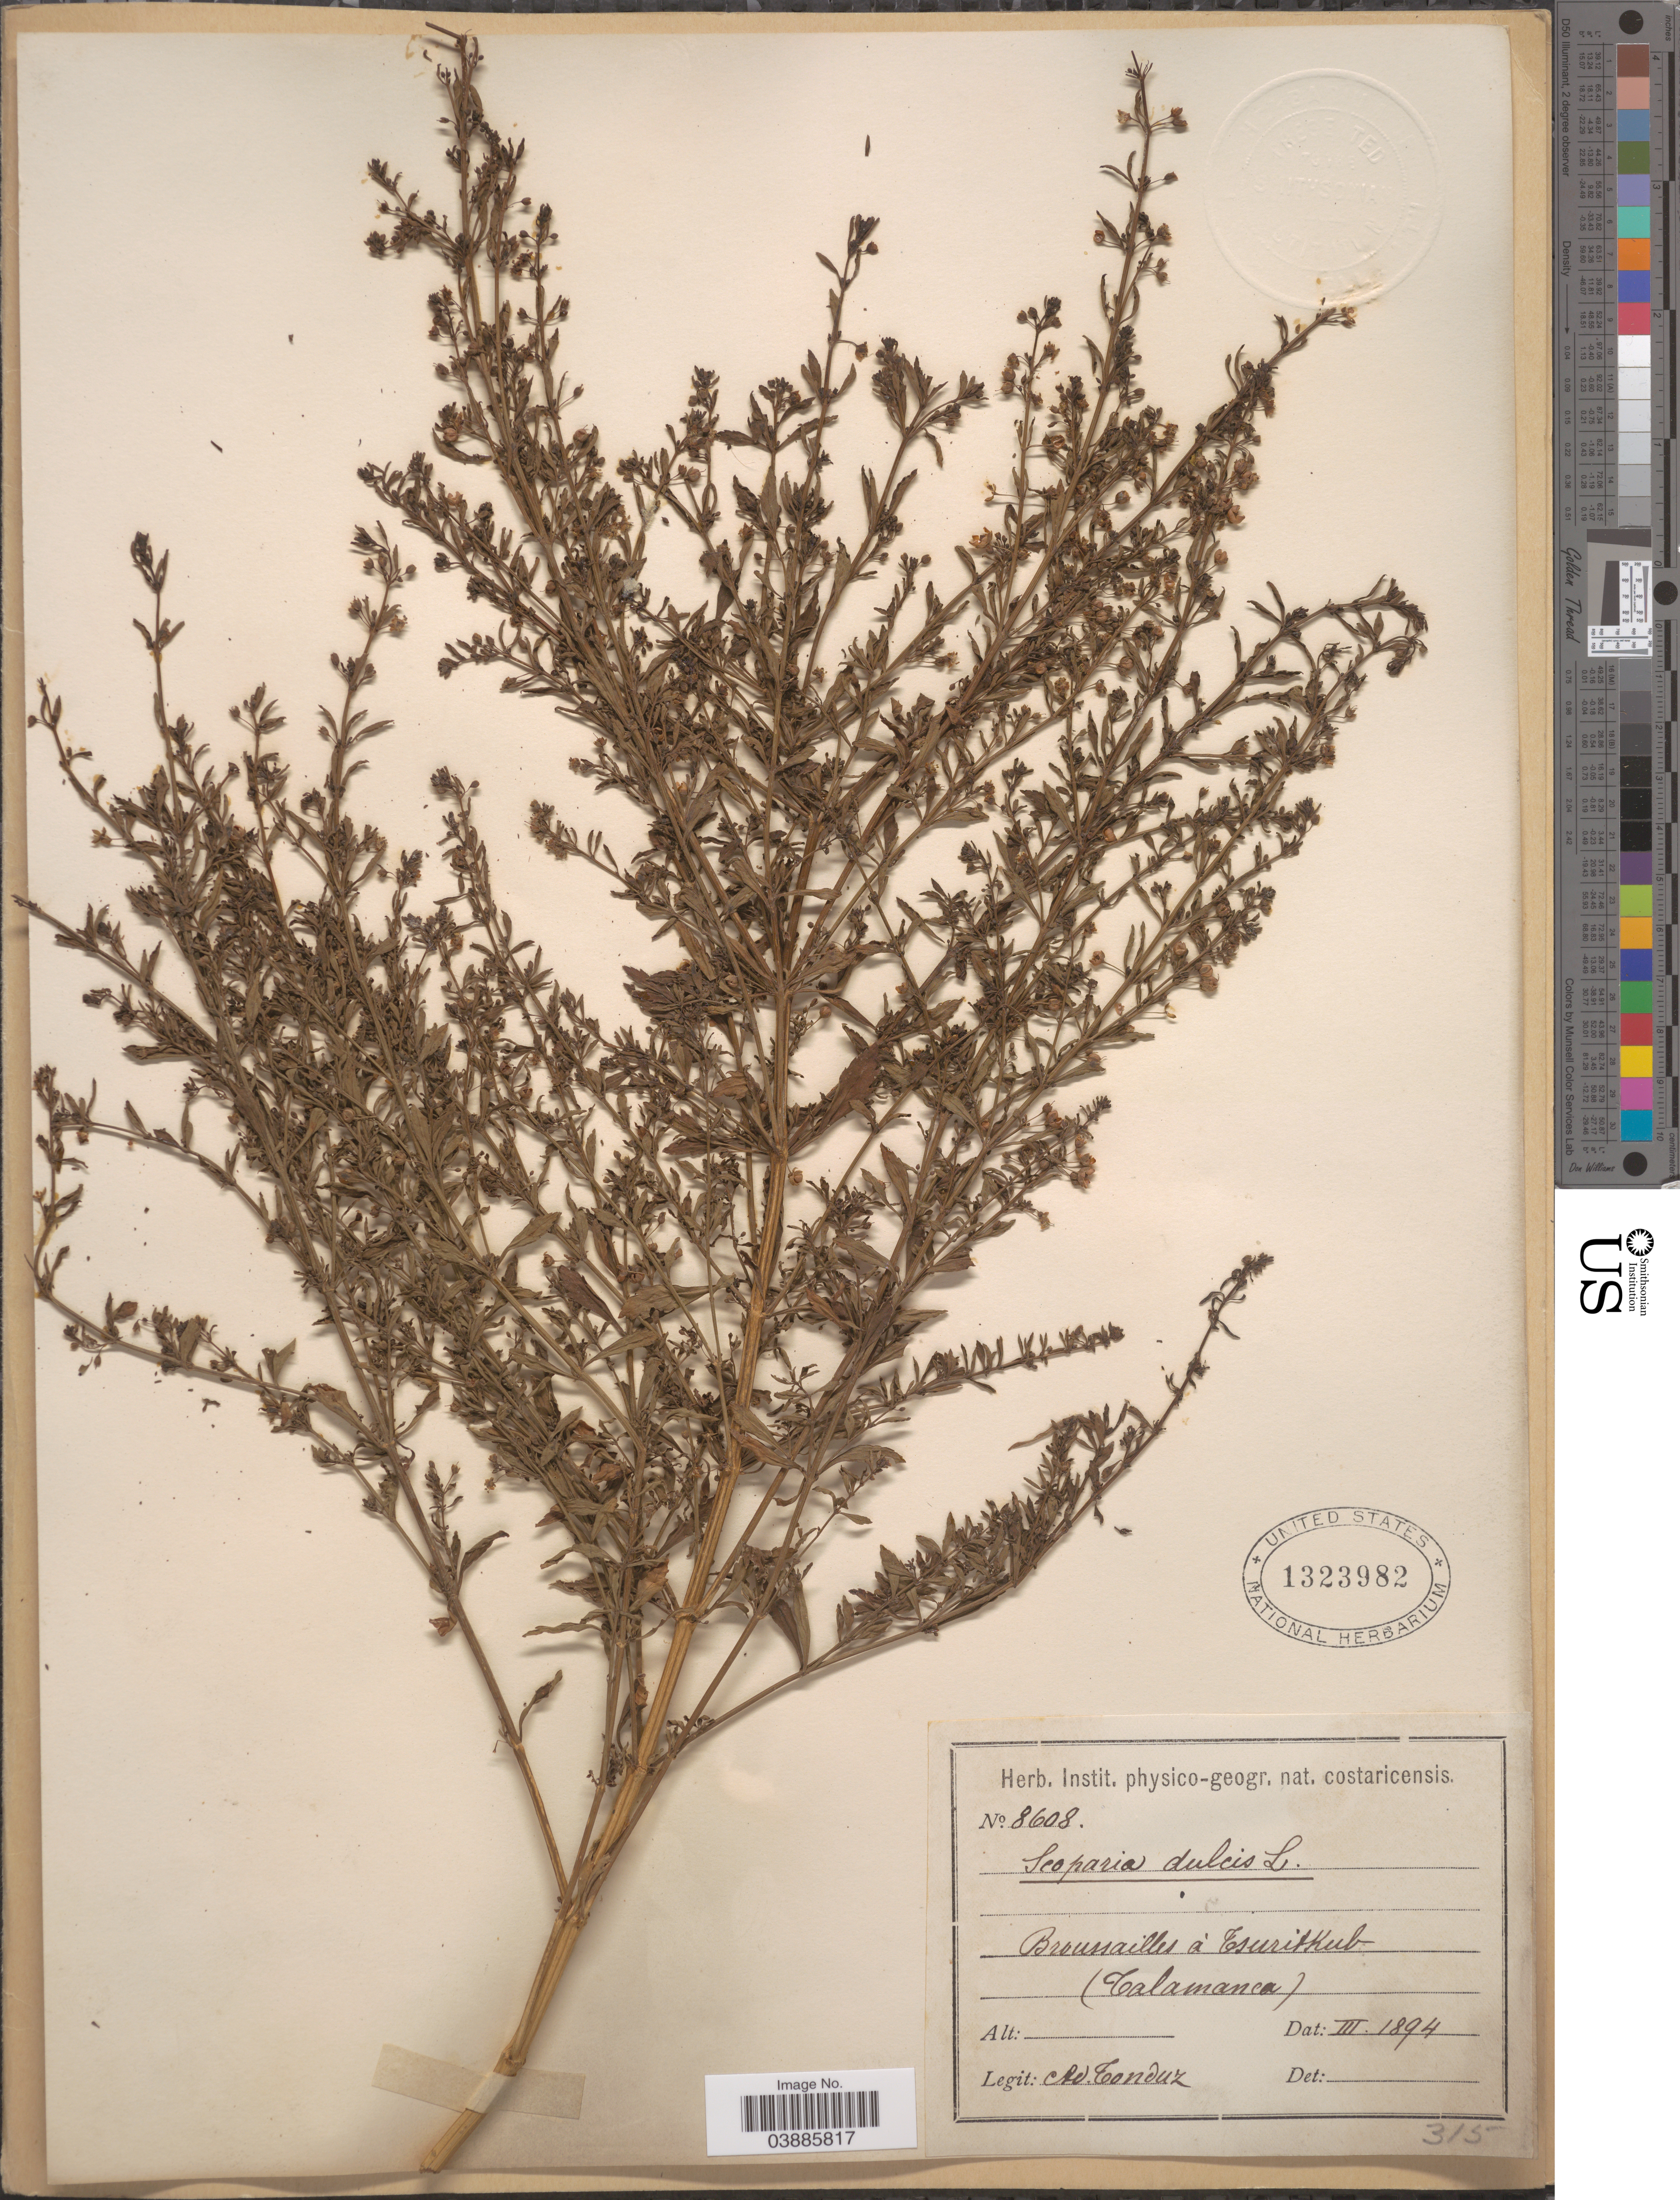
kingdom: Plantae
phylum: Tracheophyta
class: Magnoliopsida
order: Lamiales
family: Plantaginaceae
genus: Scoparia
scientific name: Scoparia dulcis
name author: L.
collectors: A. Tonduz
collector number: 8608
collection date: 1894-03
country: Costa Rica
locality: Broussailles de Tsuritkub (Talamanca).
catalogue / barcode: US 1323982